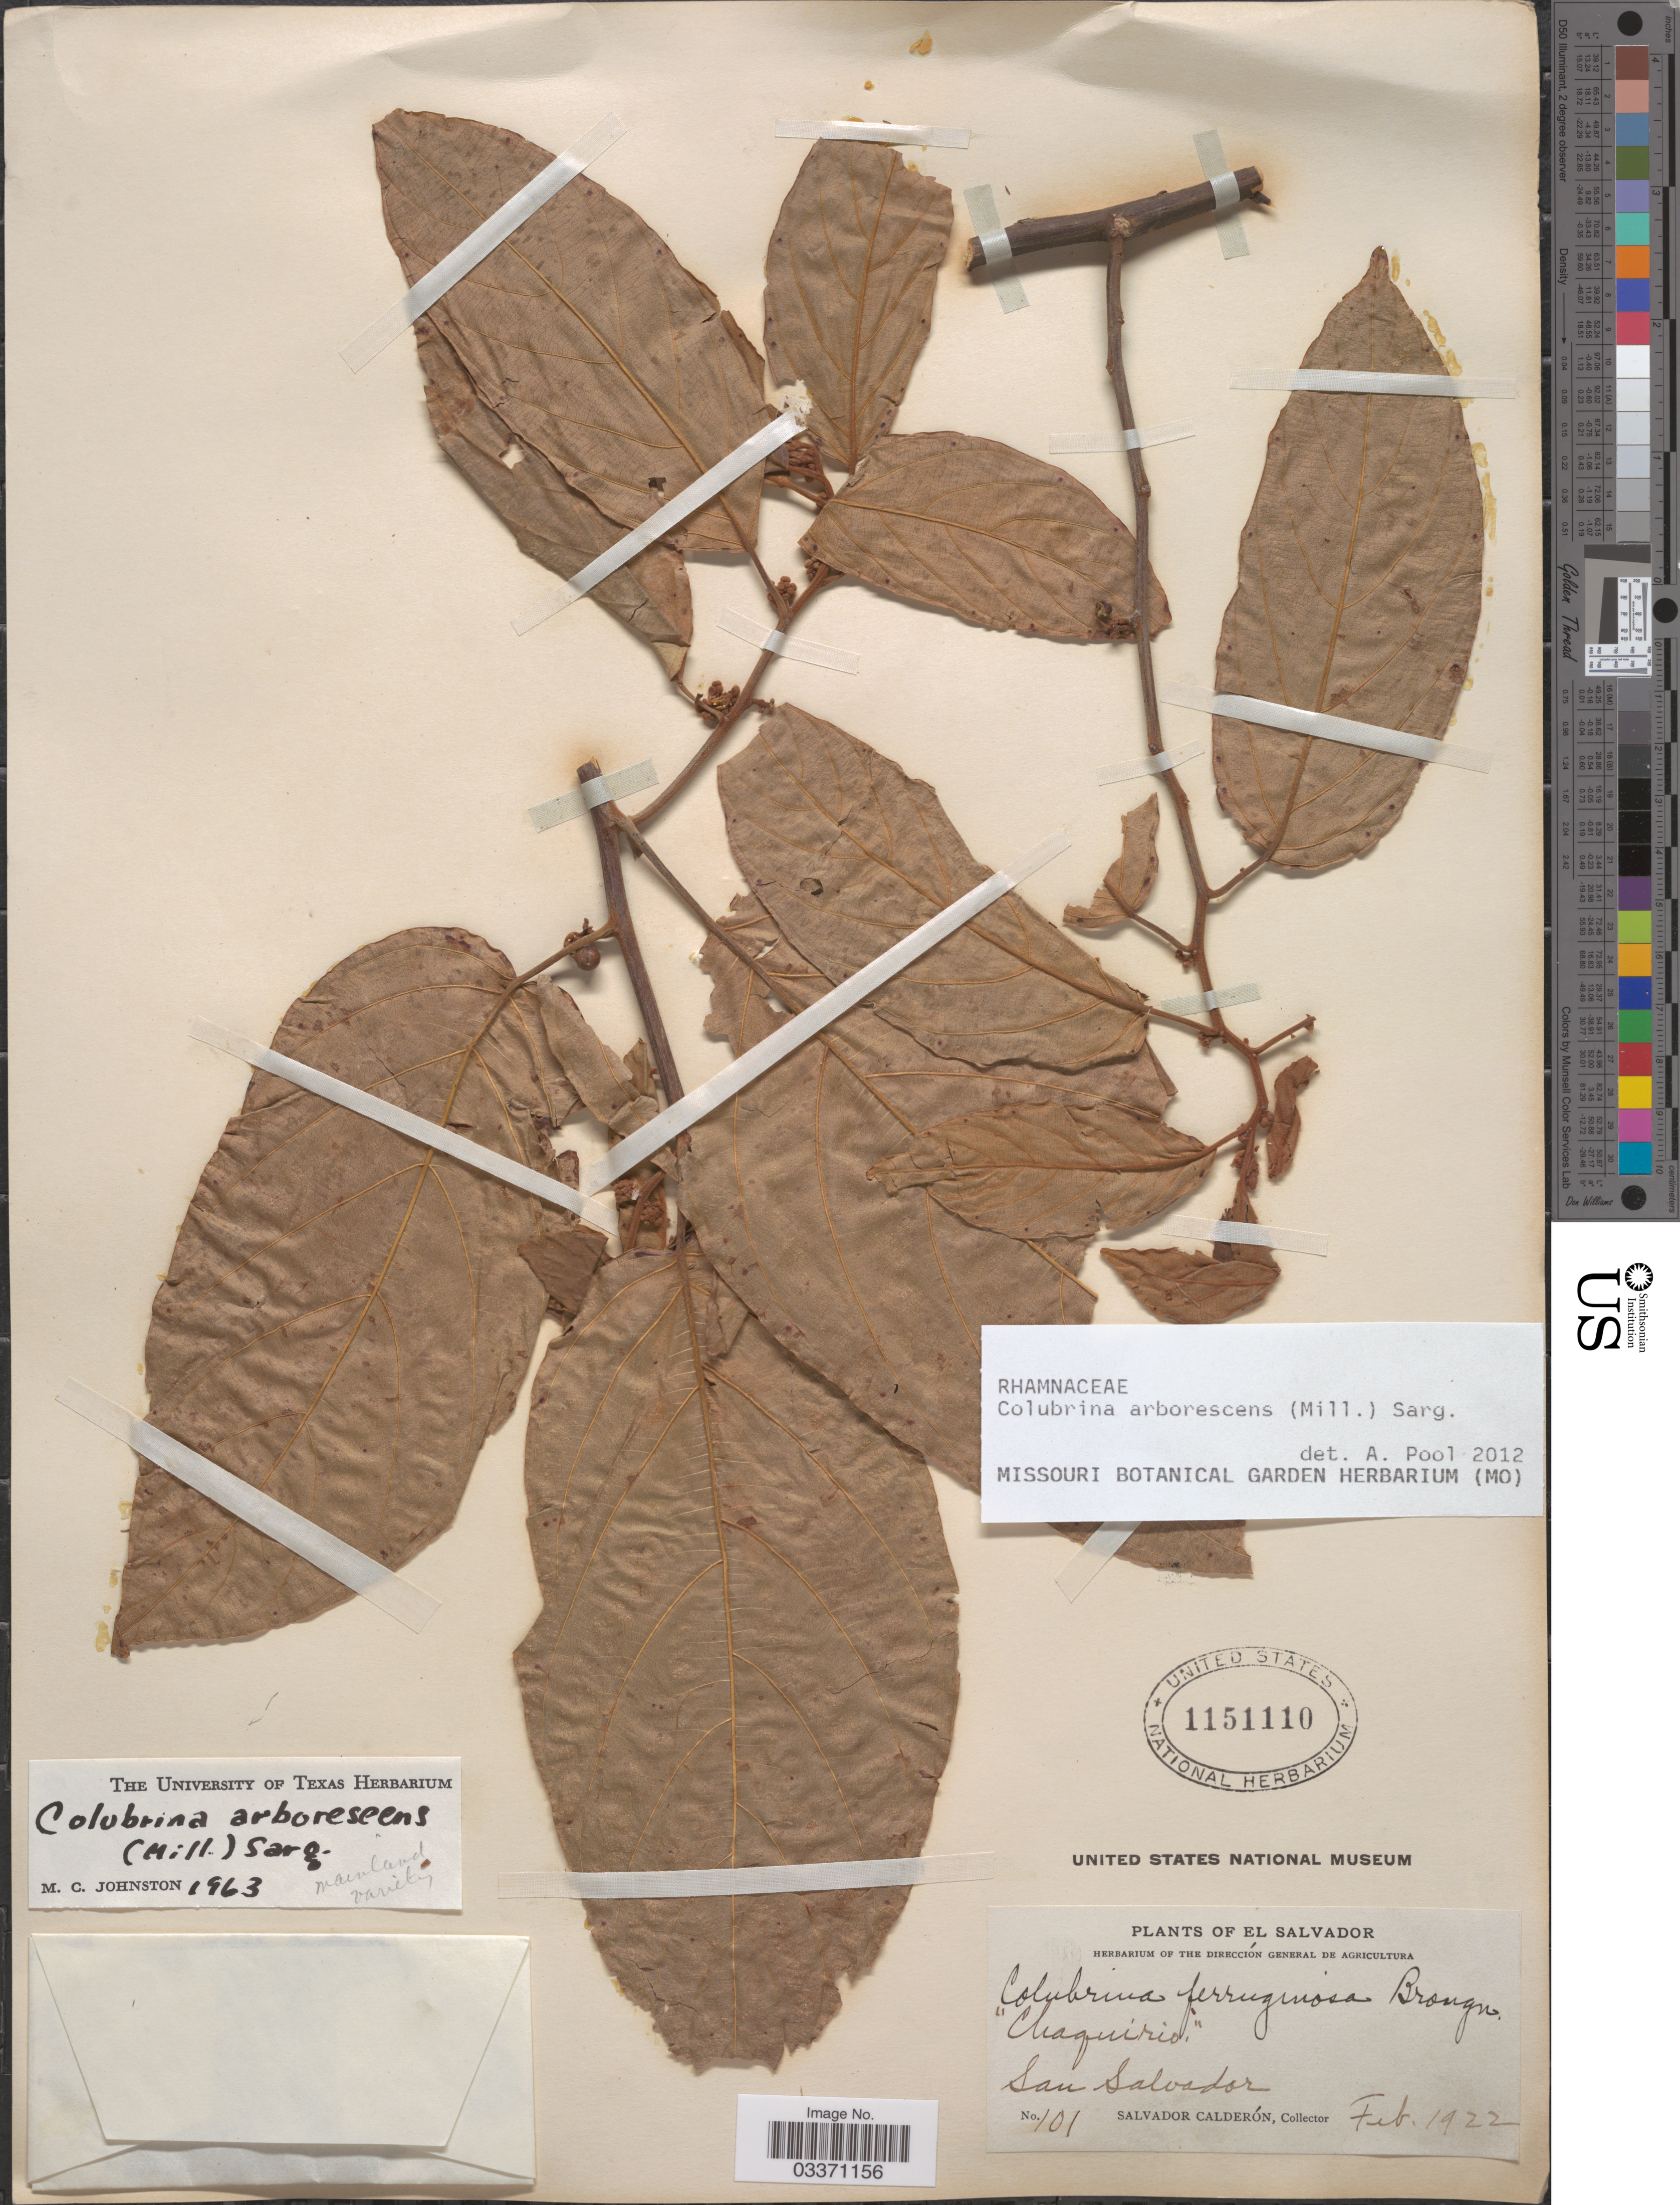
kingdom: Plantae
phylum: Tracheophyta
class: Magnoliopsida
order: Rosales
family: Rhamnaceae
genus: Colubrina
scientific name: Colubrina arborescens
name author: (Mill.) Sarg.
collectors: S. Calderón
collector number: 101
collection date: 1922-02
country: El Salvador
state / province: San Salvador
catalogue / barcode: US 1151110